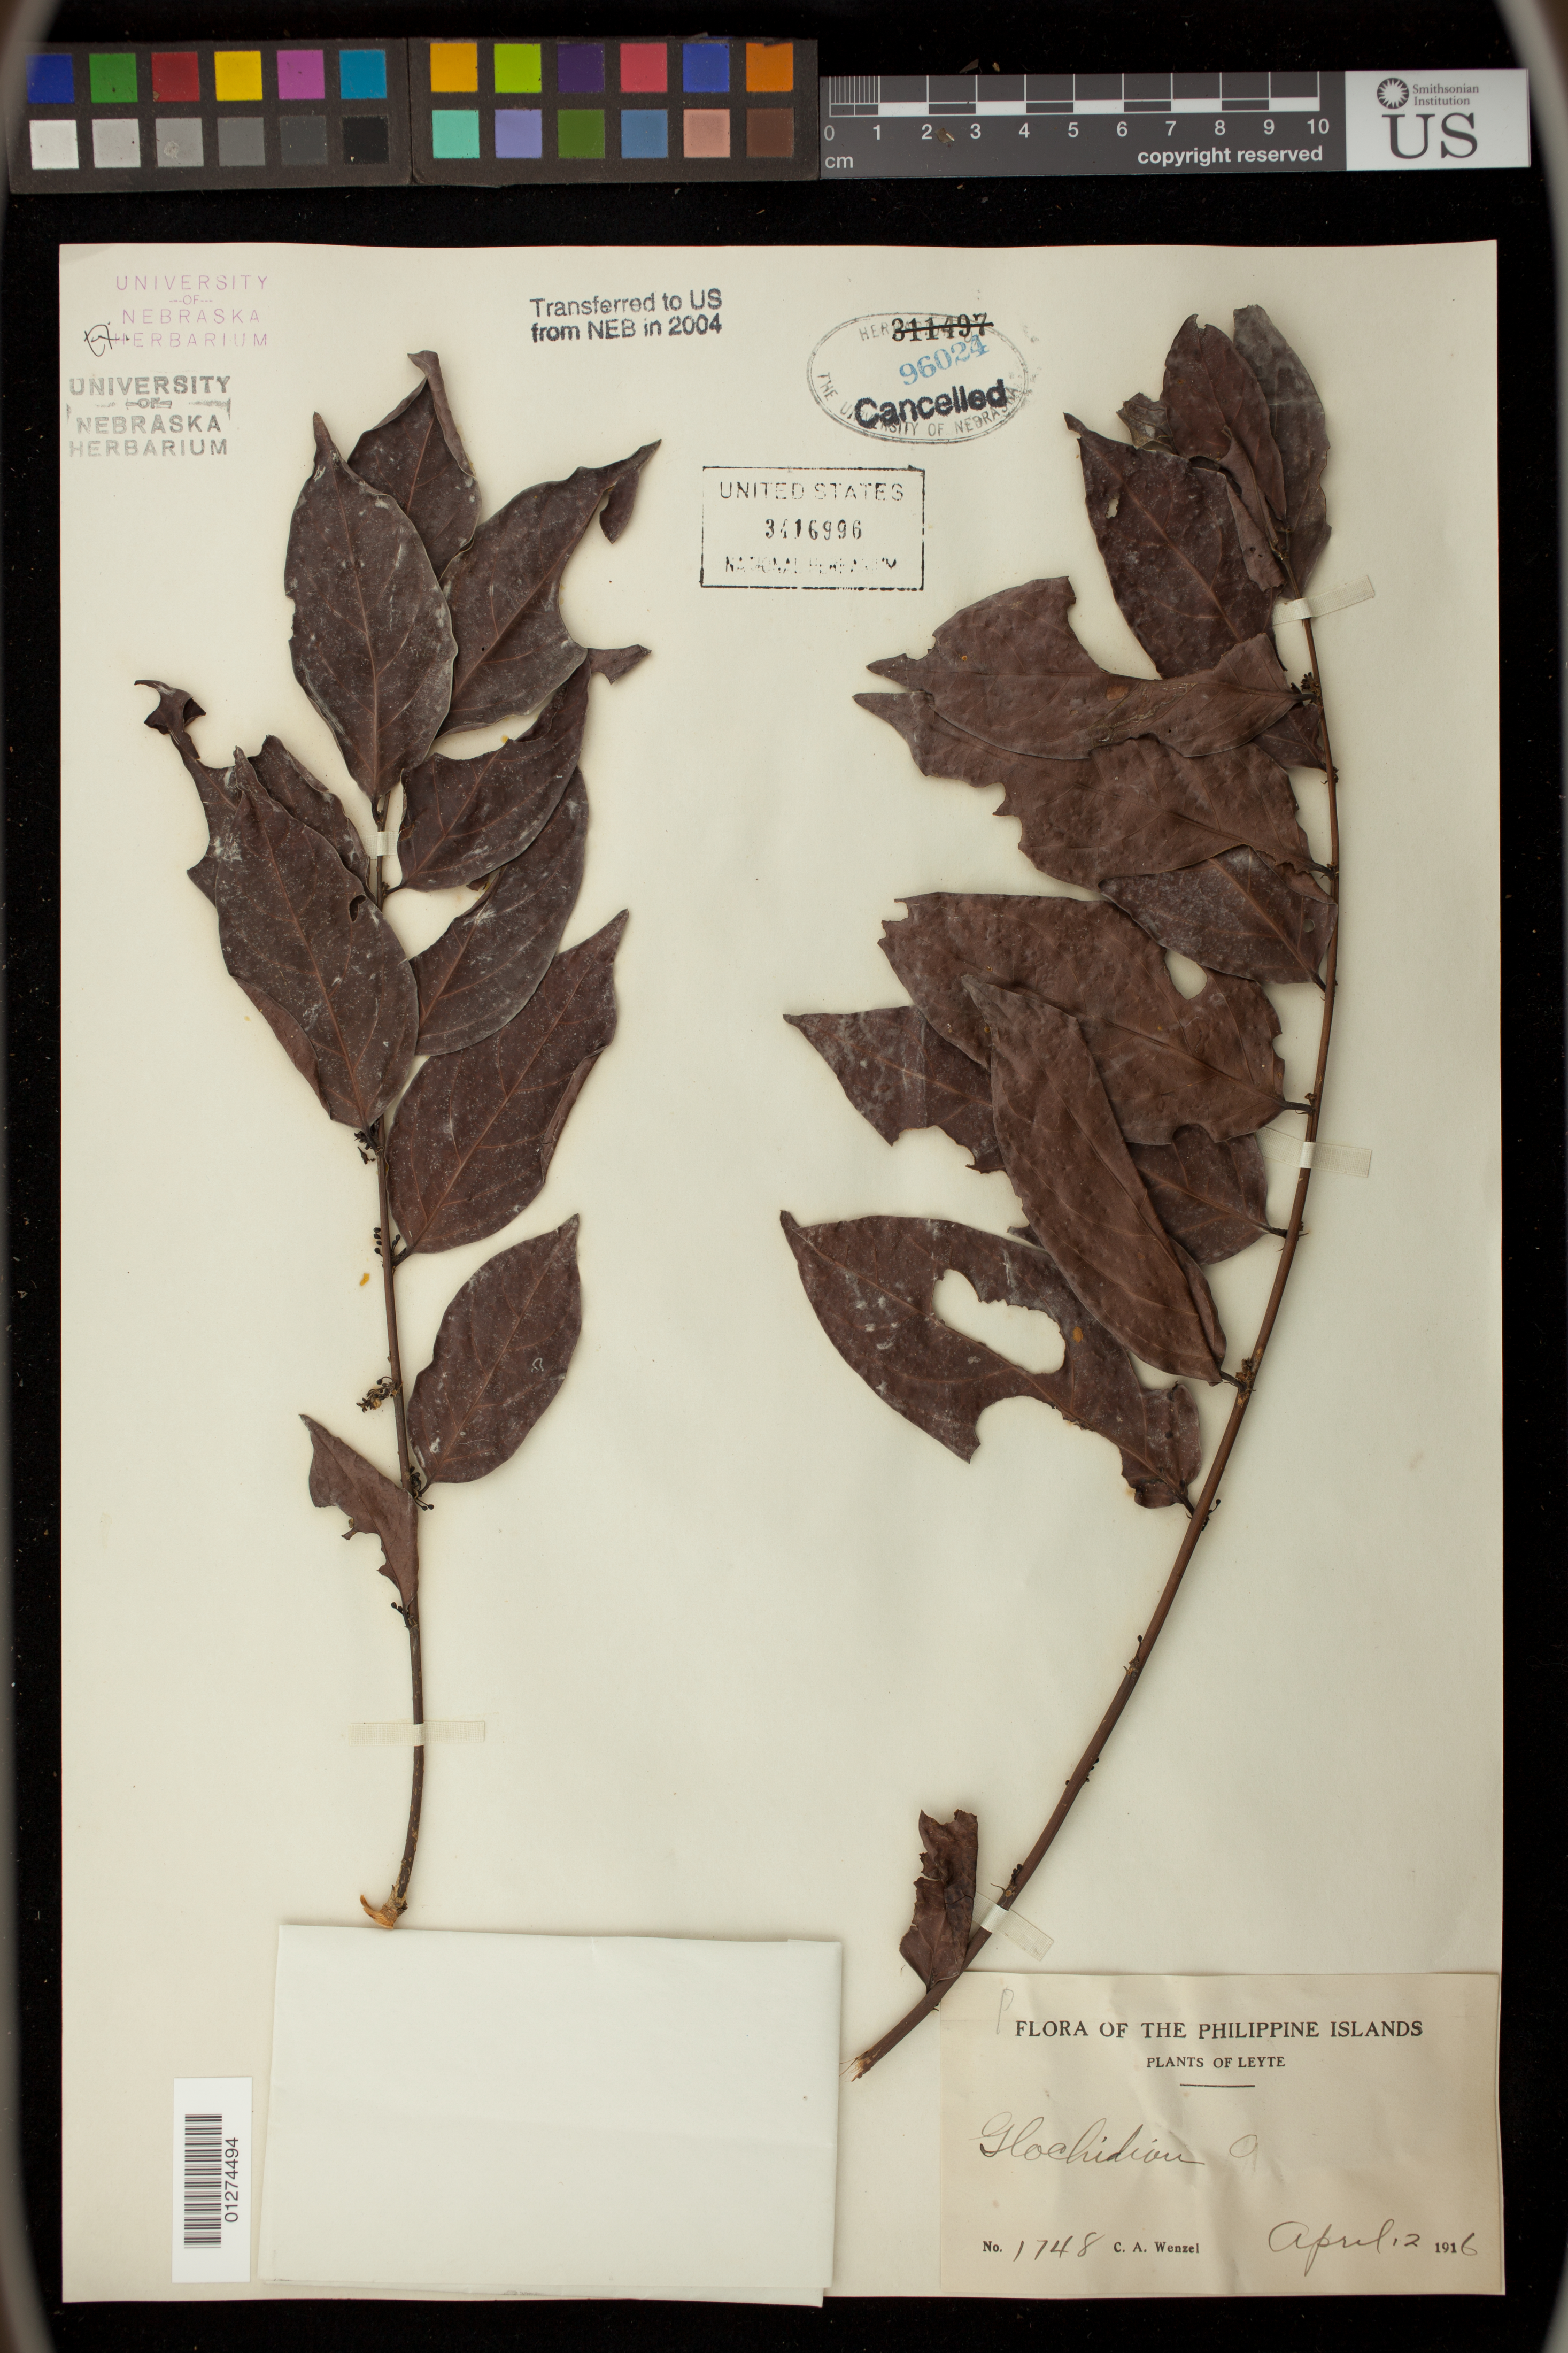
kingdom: Plantae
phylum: Tracheophyta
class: Magnoliopsida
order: Malpighiales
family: Phyllanthaceae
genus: Glochidion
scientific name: Glochidion sp.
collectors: C. Wenzel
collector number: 1748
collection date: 1916-04-02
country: Philippines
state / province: Eastern Visayas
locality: Leyte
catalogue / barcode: US 3416996